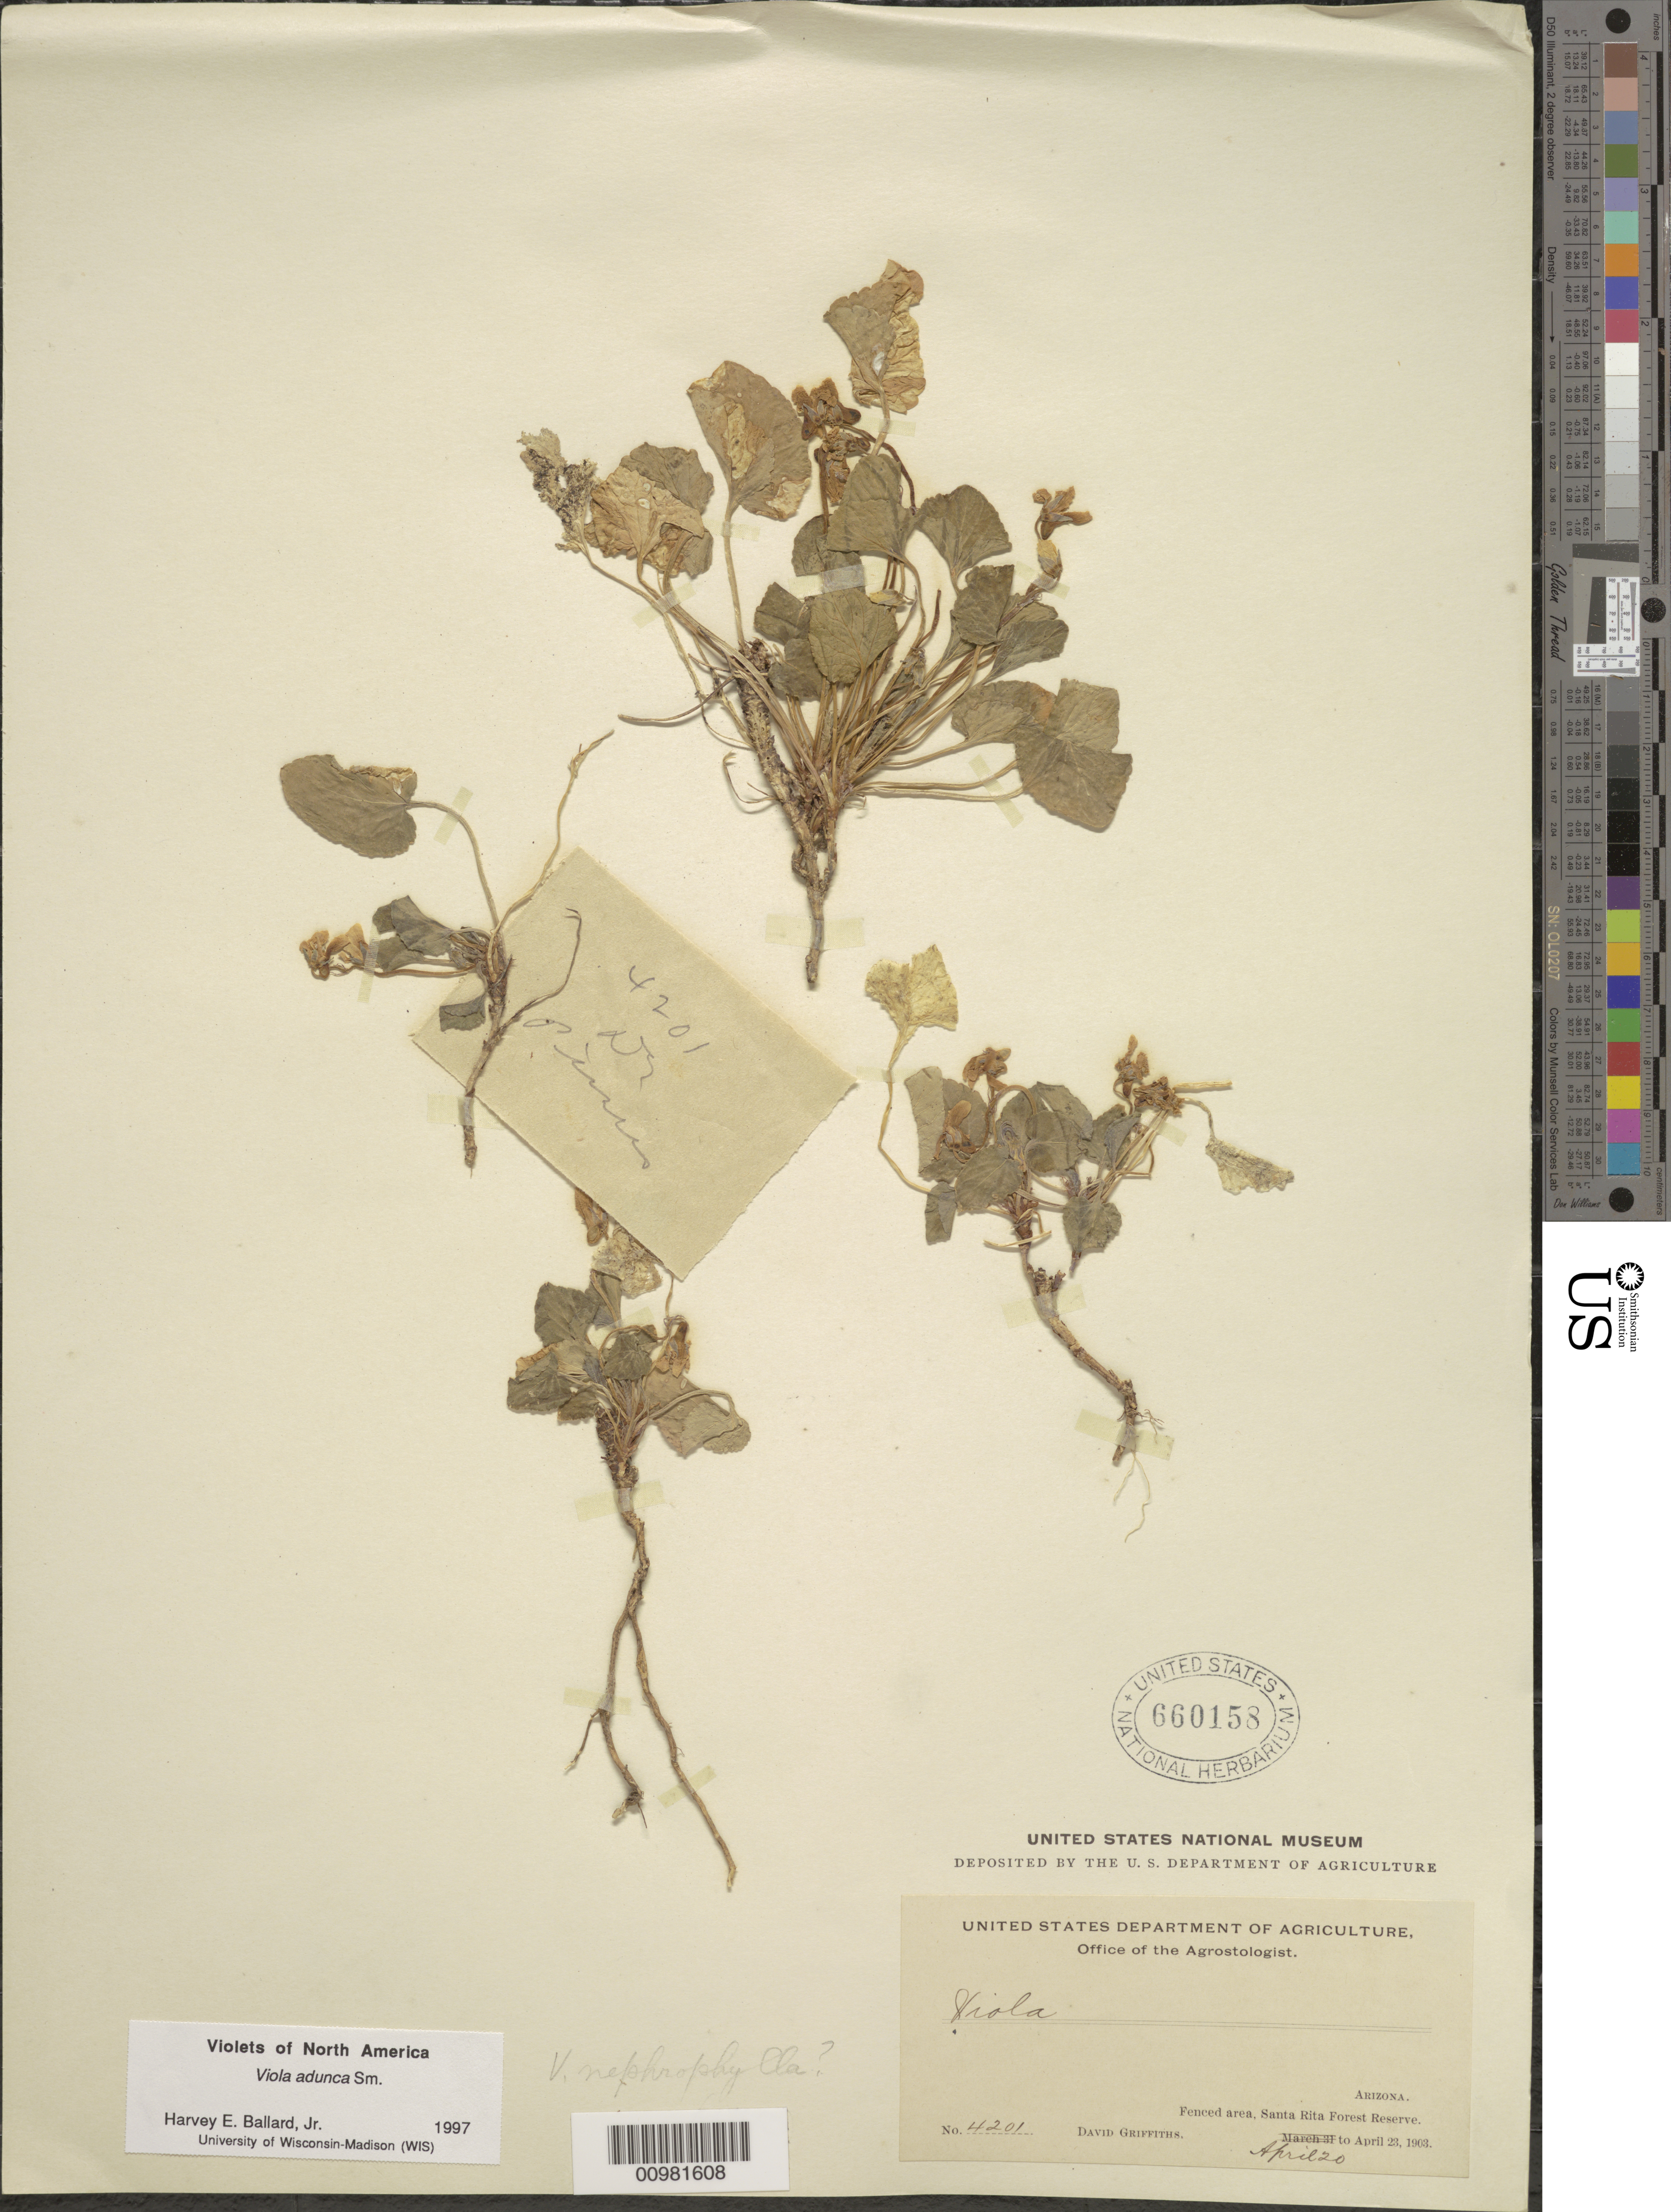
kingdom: Plantae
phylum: Tracheophyta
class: Magnoliopsida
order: Malpighiales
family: Violaceae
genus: Viola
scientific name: Viola adunca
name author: Sm.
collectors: D. Griffiths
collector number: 4201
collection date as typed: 20 Apr 1903 to 23 Apr 1903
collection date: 1903-04-20/1903-04-23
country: United States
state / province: Arizona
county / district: Santa Cruz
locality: Santa Rita Forest Reserve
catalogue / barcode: US 660158